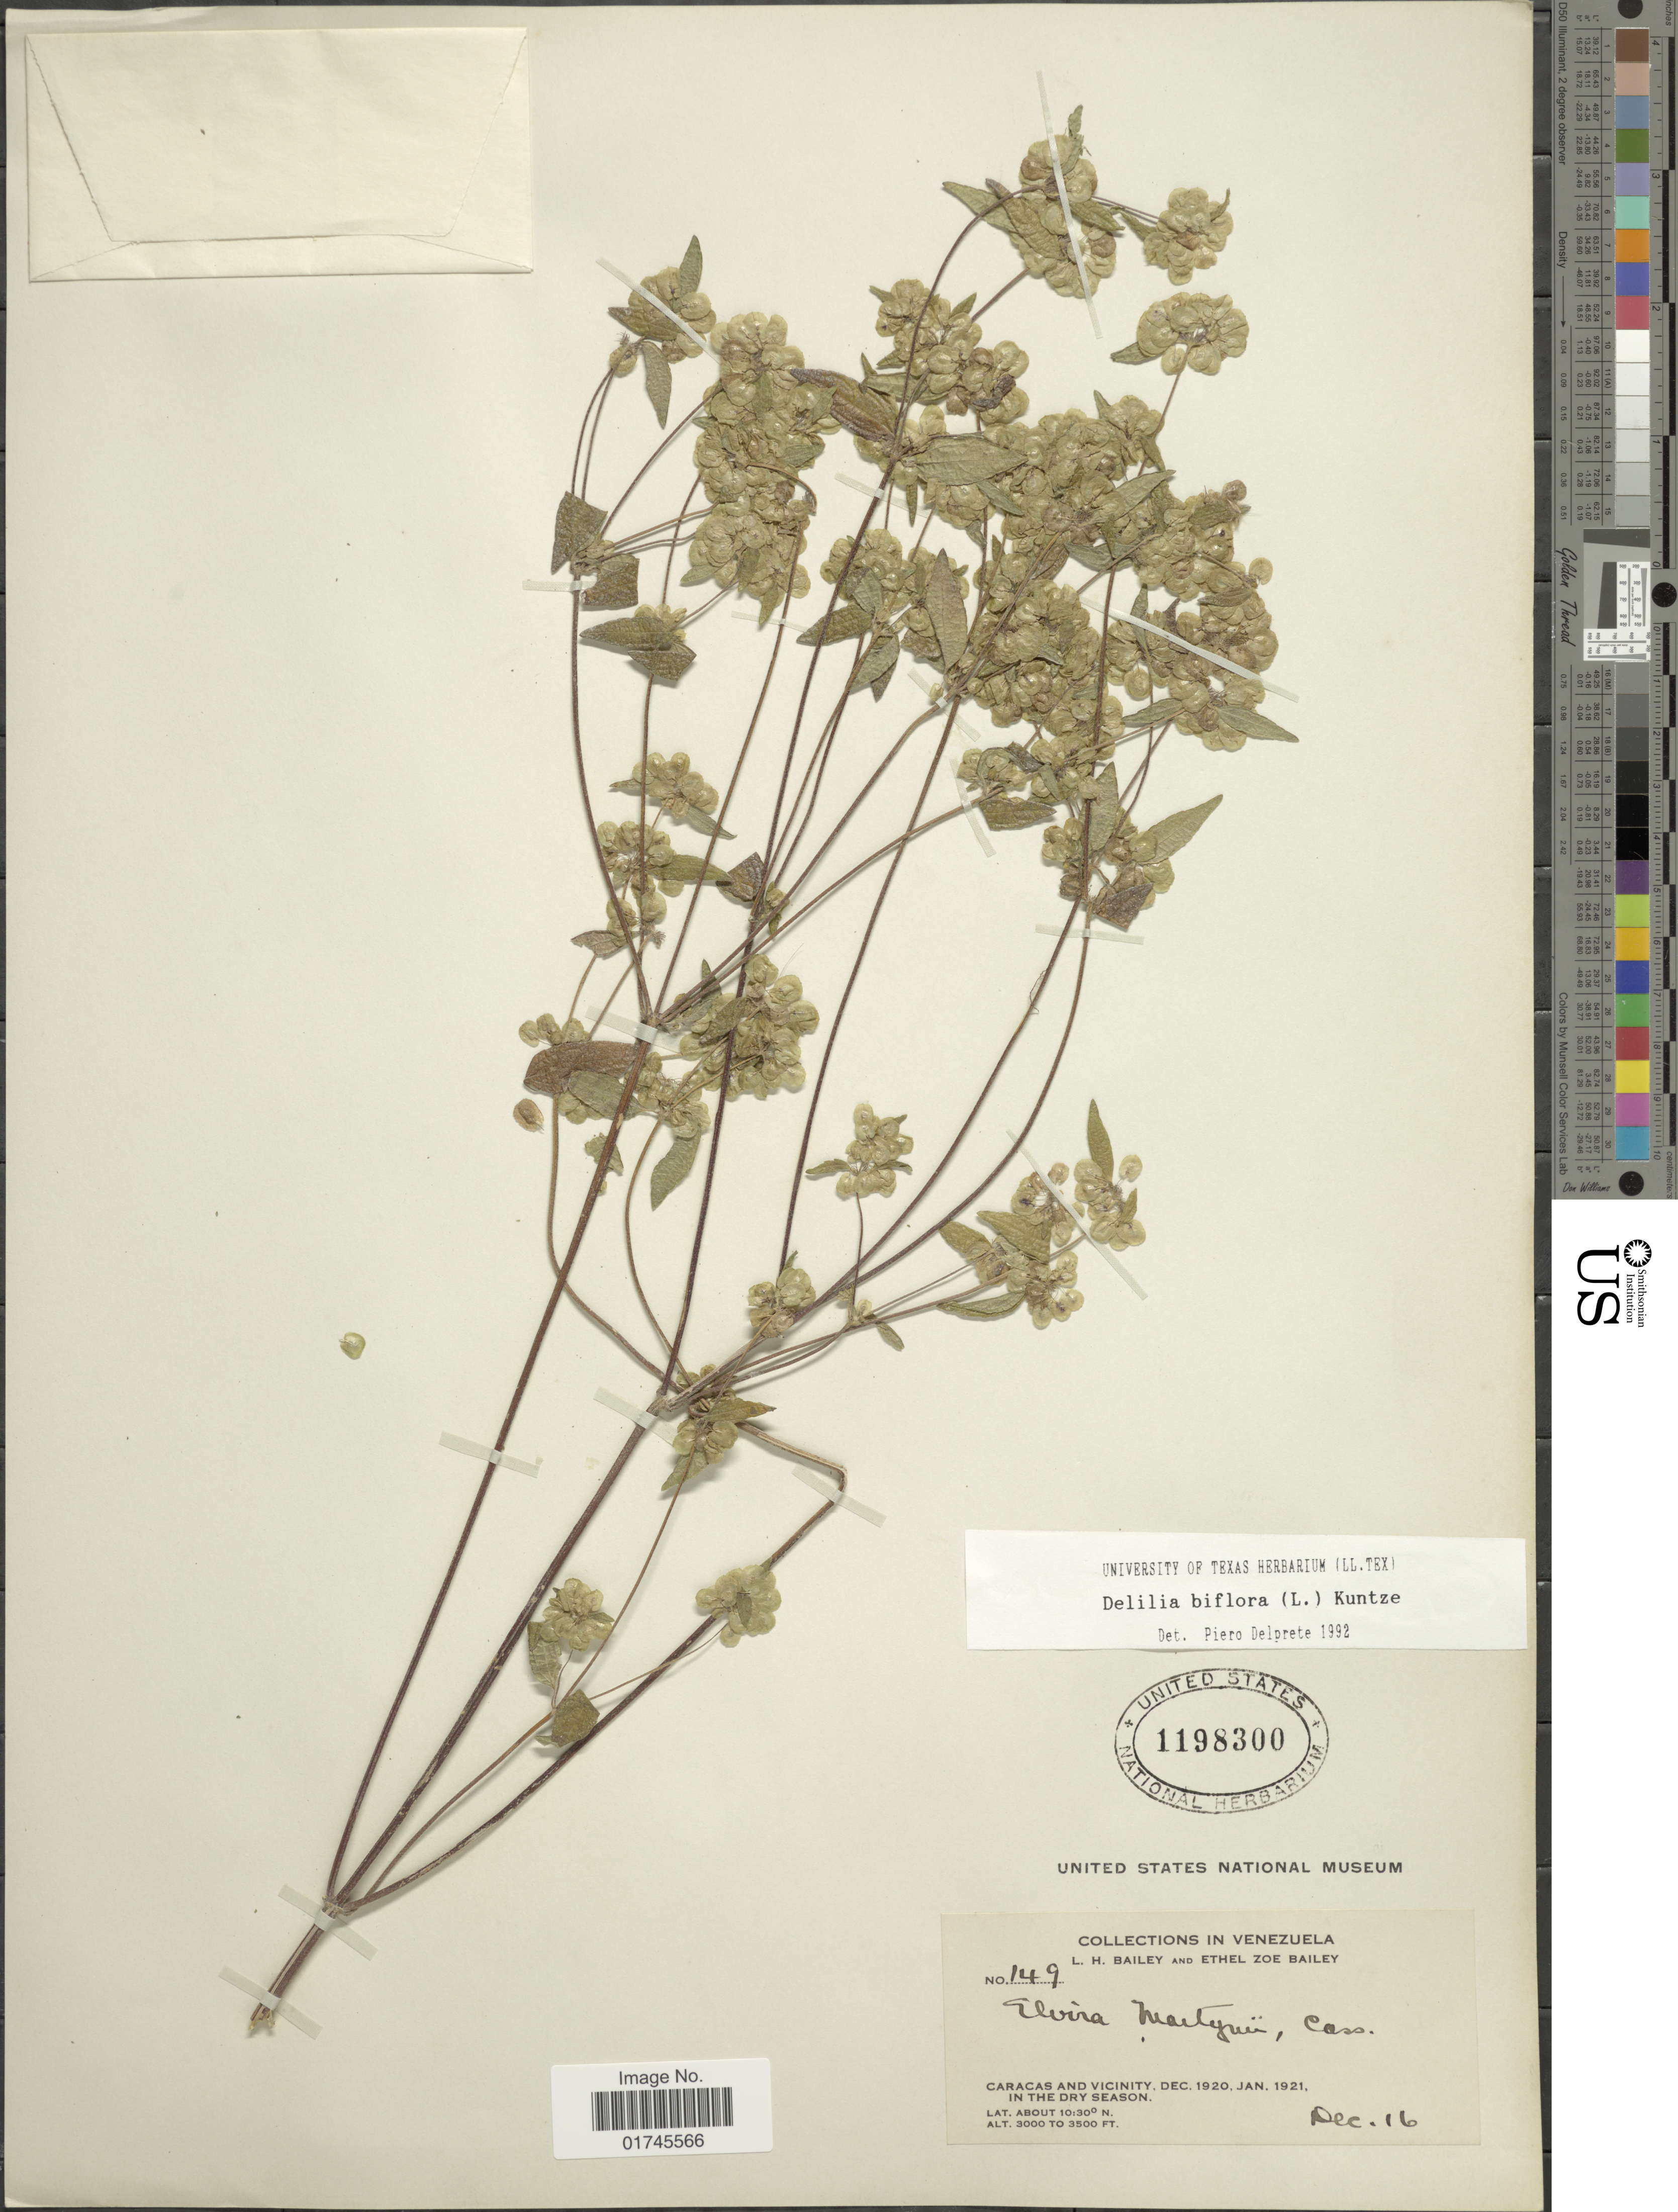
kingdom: Plantae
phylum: Tracheophyta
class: Magnoliopsida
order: Asterales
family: Asteraceae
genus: Delilia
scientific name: Delilia biflora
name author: (L.) Kuntze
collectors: L. H. Bailey & E. Z. Bailey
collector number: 149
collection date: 1920-12-16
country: Venezuela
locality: Caracas and Vicinity, in the dry Season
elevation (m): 914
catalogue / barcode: US 1198300